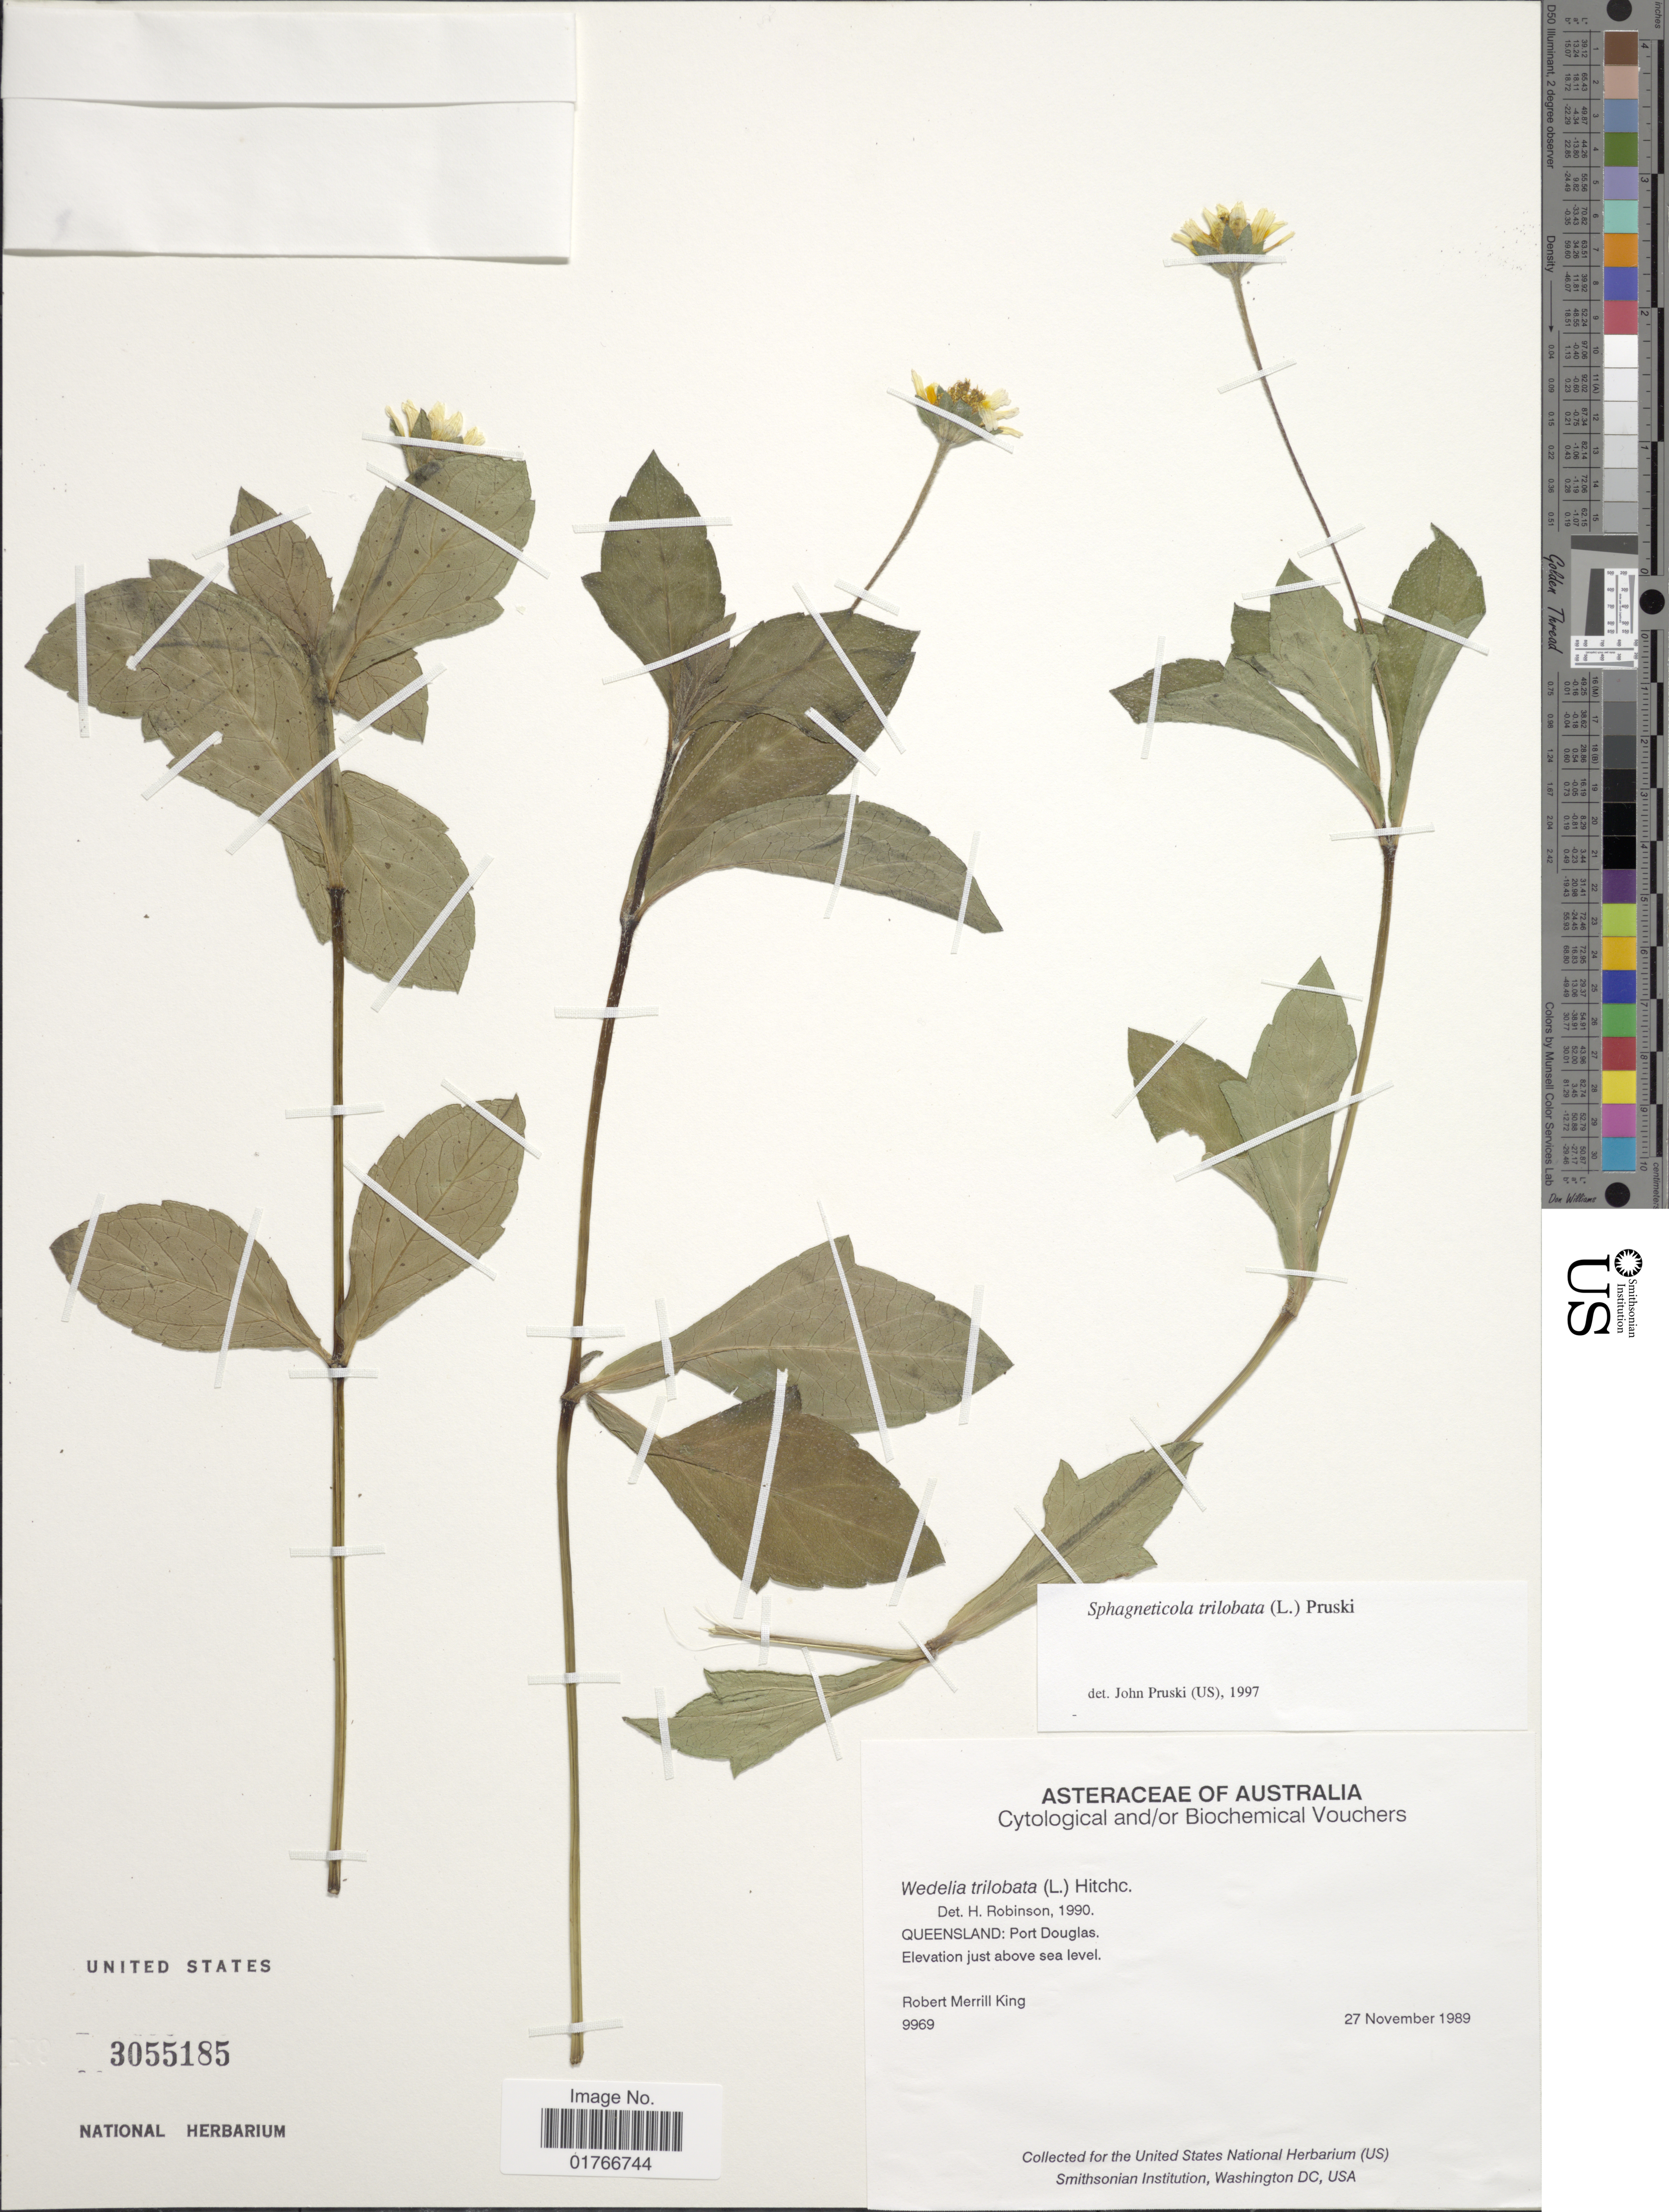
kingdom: Plantae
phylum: Tracheophyta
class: Magnoliopsida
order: Asterales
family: Asteraceae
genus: Sphagneticola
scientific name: Sphagneticola trilobata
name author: (L.) Pruski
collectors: R. M. King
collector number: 9969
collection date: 1989-11-27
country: Australia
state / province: Queensland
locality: Port Douglas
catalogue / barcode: US 3055185